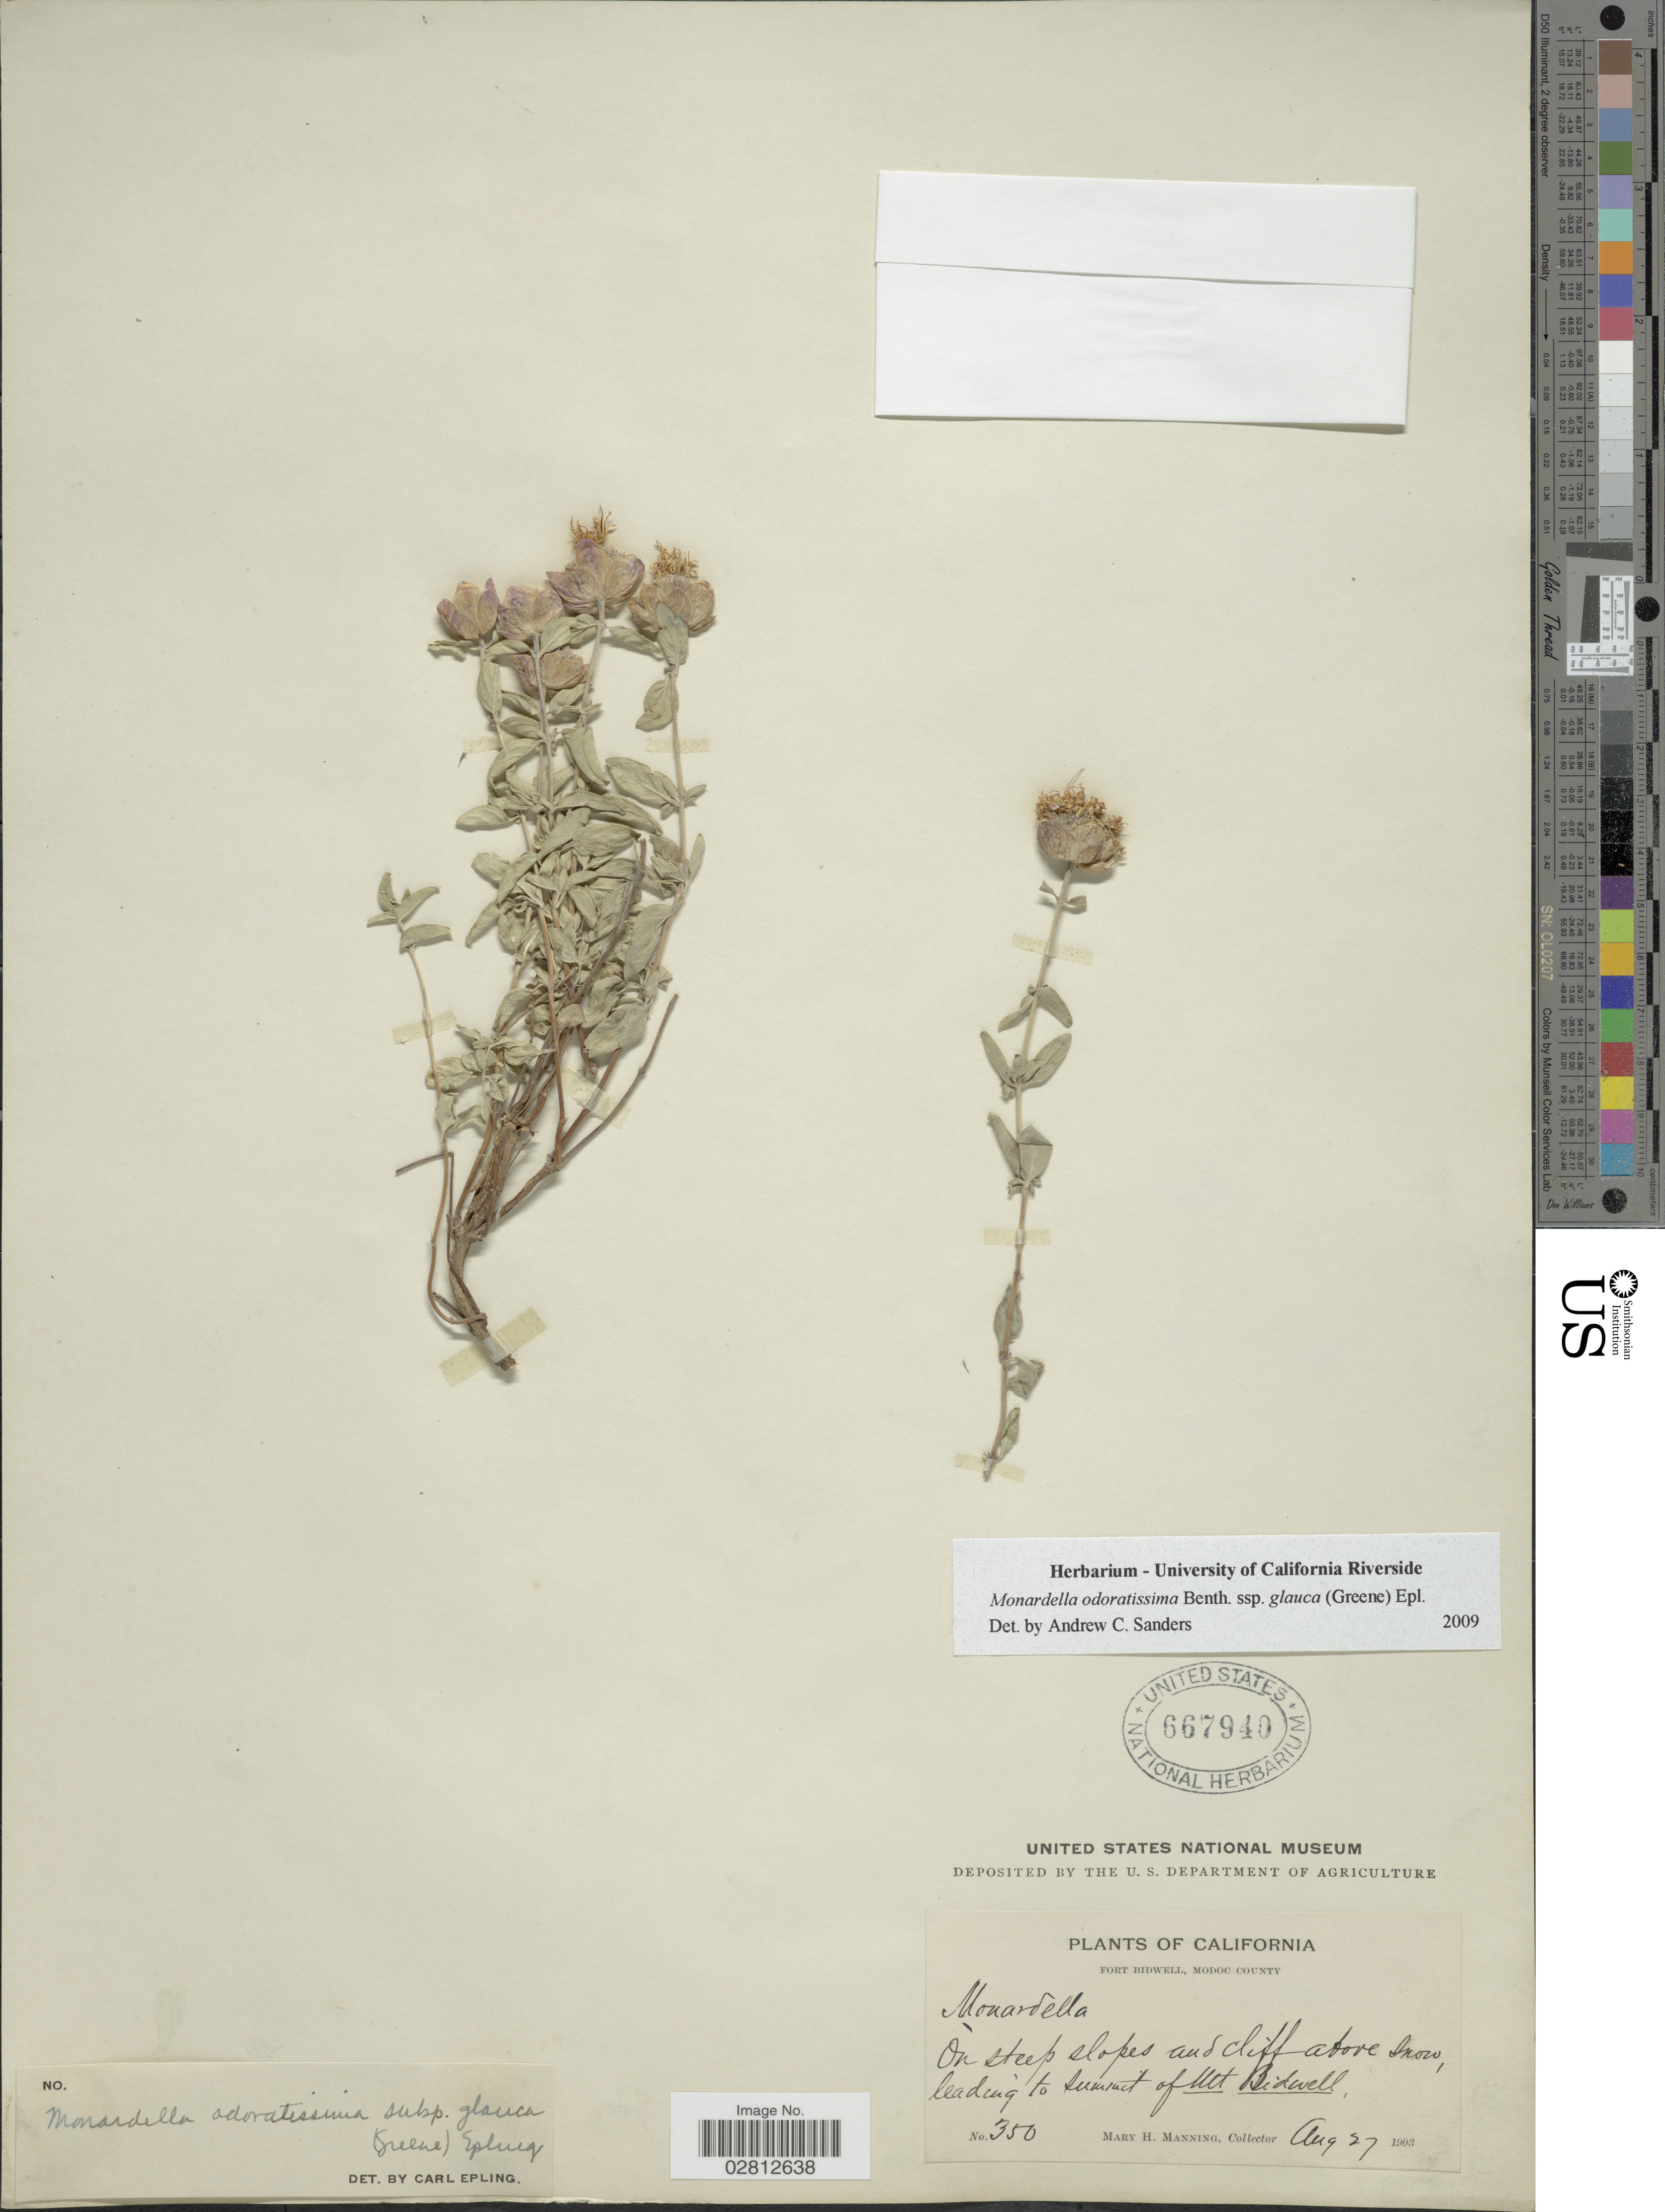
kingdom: Plantae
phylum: Tracheophyta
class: Magnoliopsida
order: Lamiales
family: Lamiaceae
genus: Monardella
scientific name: Monardella odoratissima subsp. glauca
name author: (Greene) Epling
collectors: M. Manning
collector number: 350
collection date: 1903-08-27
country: United States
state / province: California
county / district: Modoc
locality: Fort Bidwell, Modoc County, on steep slopes and cliff above snow, leading to summit of Mt Bidwell.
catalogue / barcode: US 667940